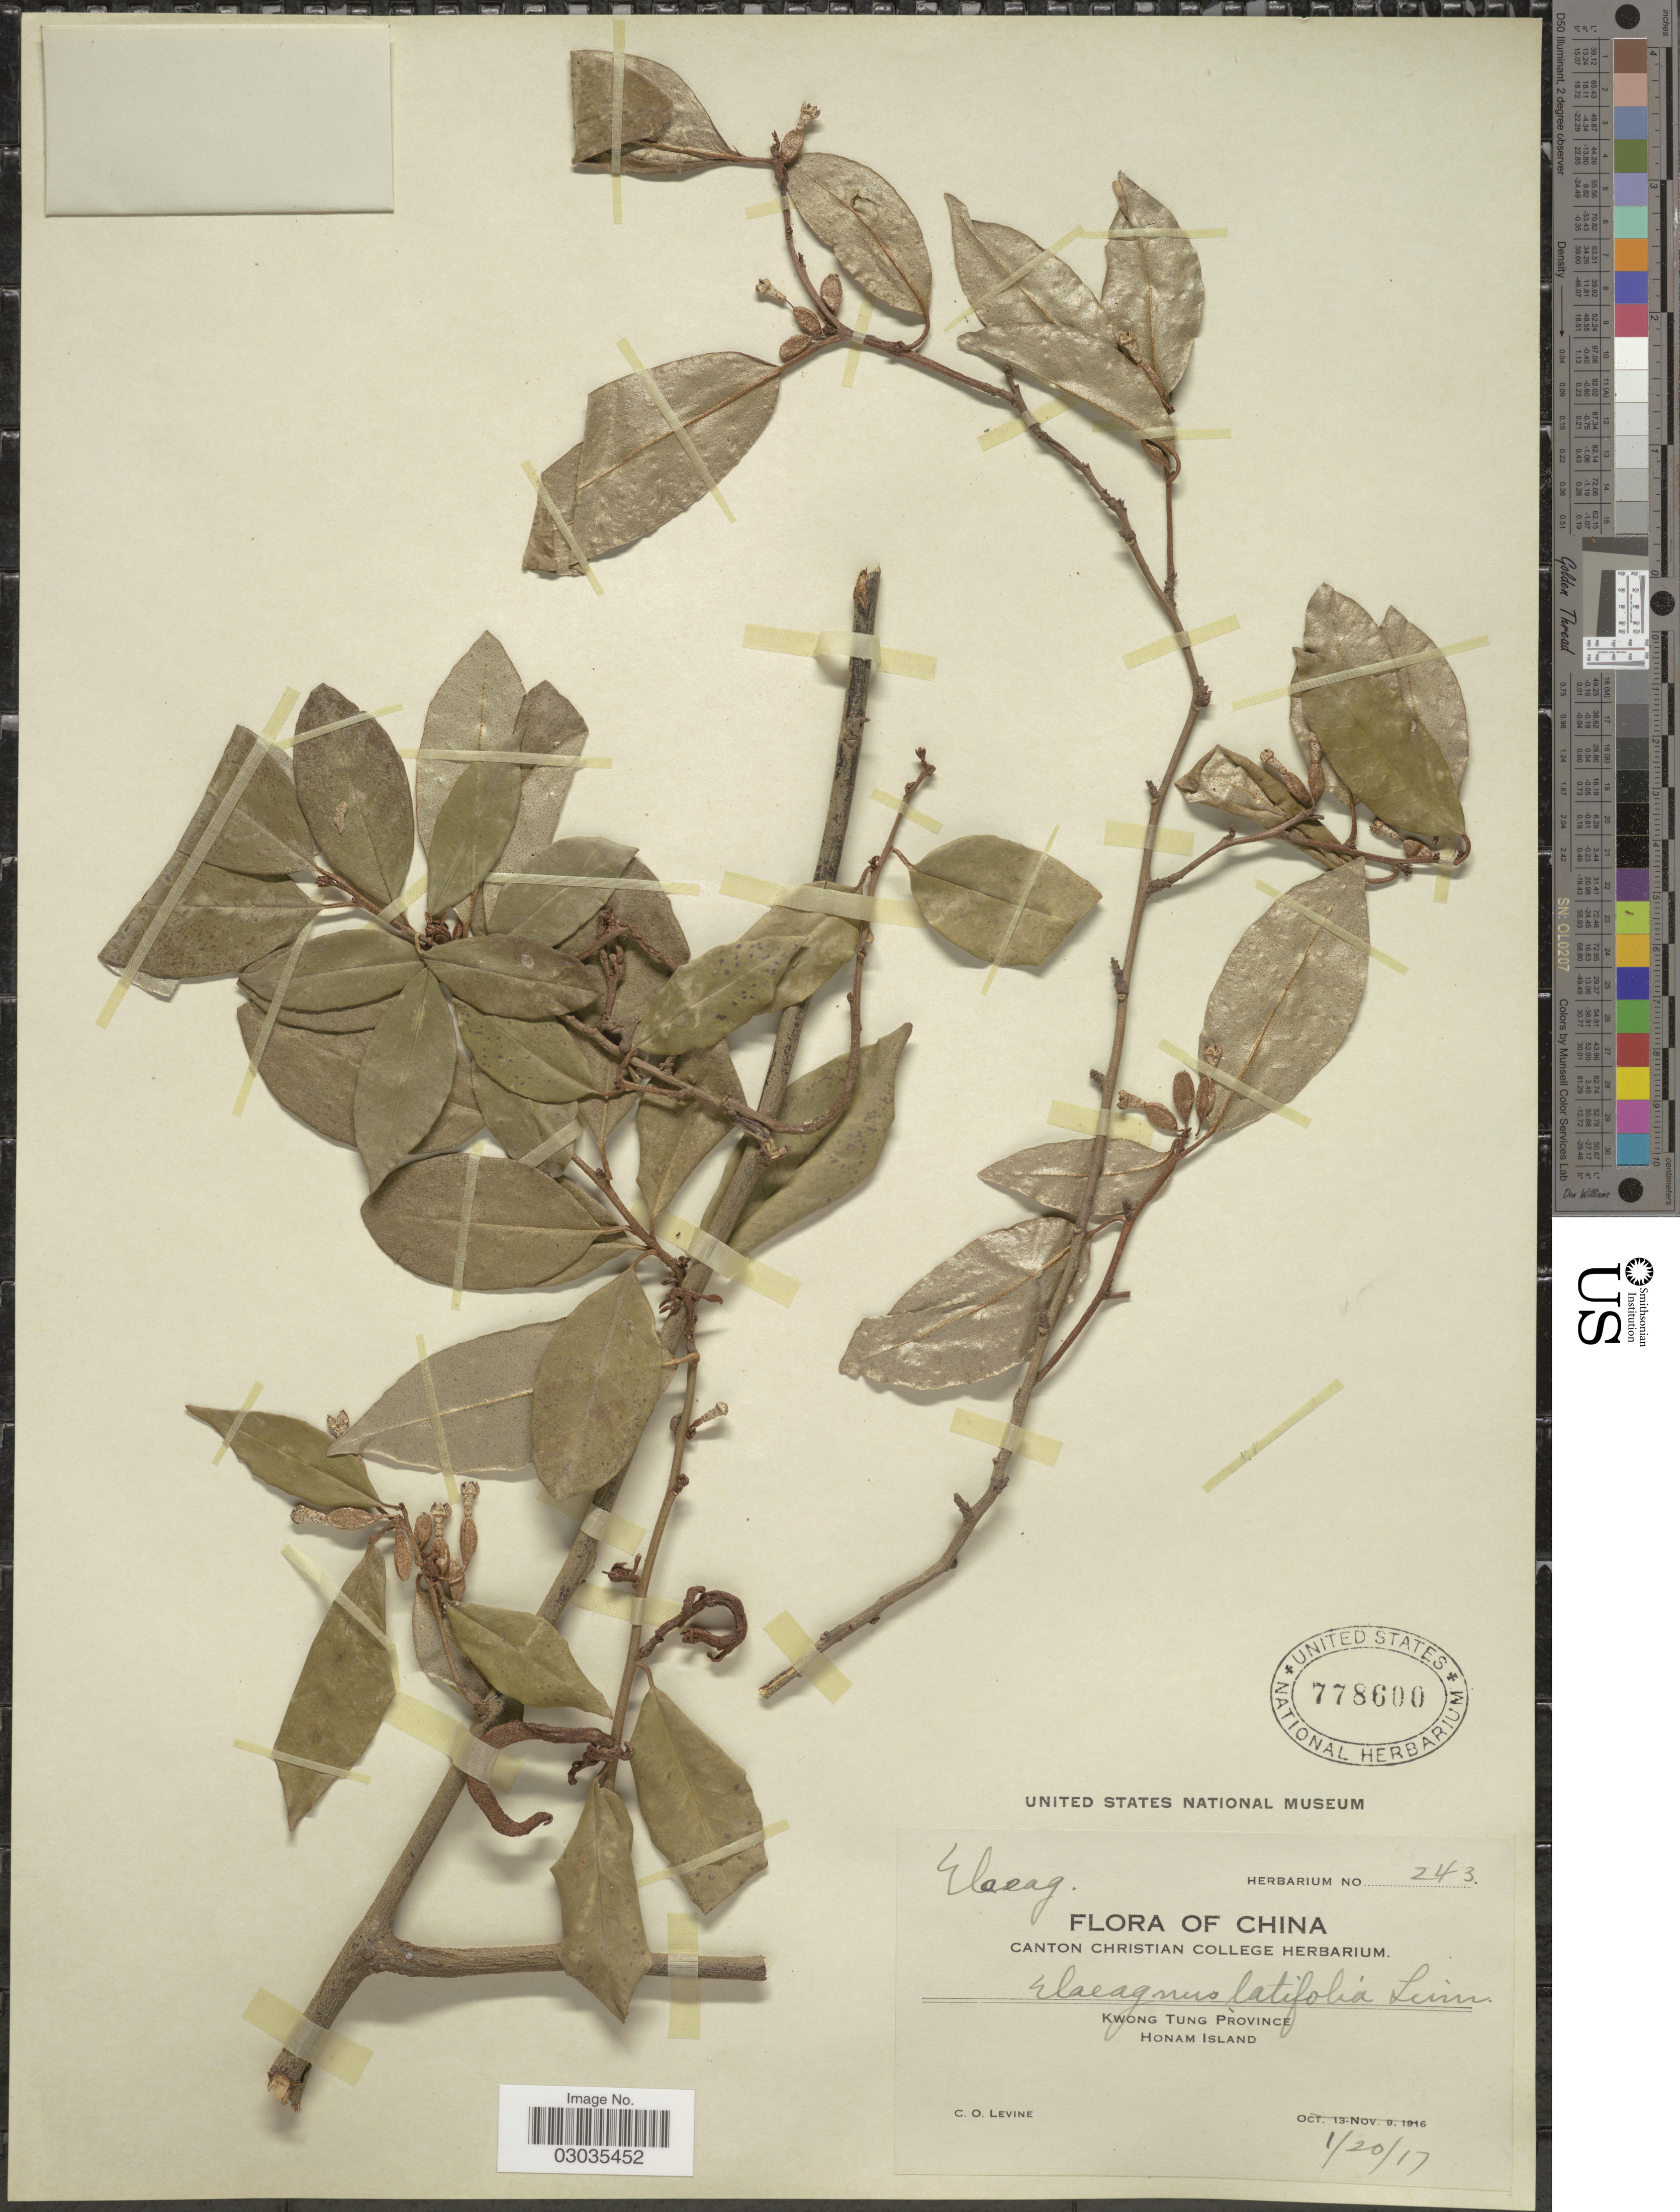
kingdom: Plantae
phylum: Tracheophyta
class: Magnoliopsida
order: Rosales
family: Elaeagnaceae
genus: Elaeagnus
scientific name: Elaeagnus latifolia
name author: L.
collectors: C. O. Levine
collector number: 243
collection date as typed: Transcribed d/m/y: 20/1/17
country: China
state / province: Guangdong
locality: Kwong Tung Province, Honam Island.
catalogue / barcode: US 778600